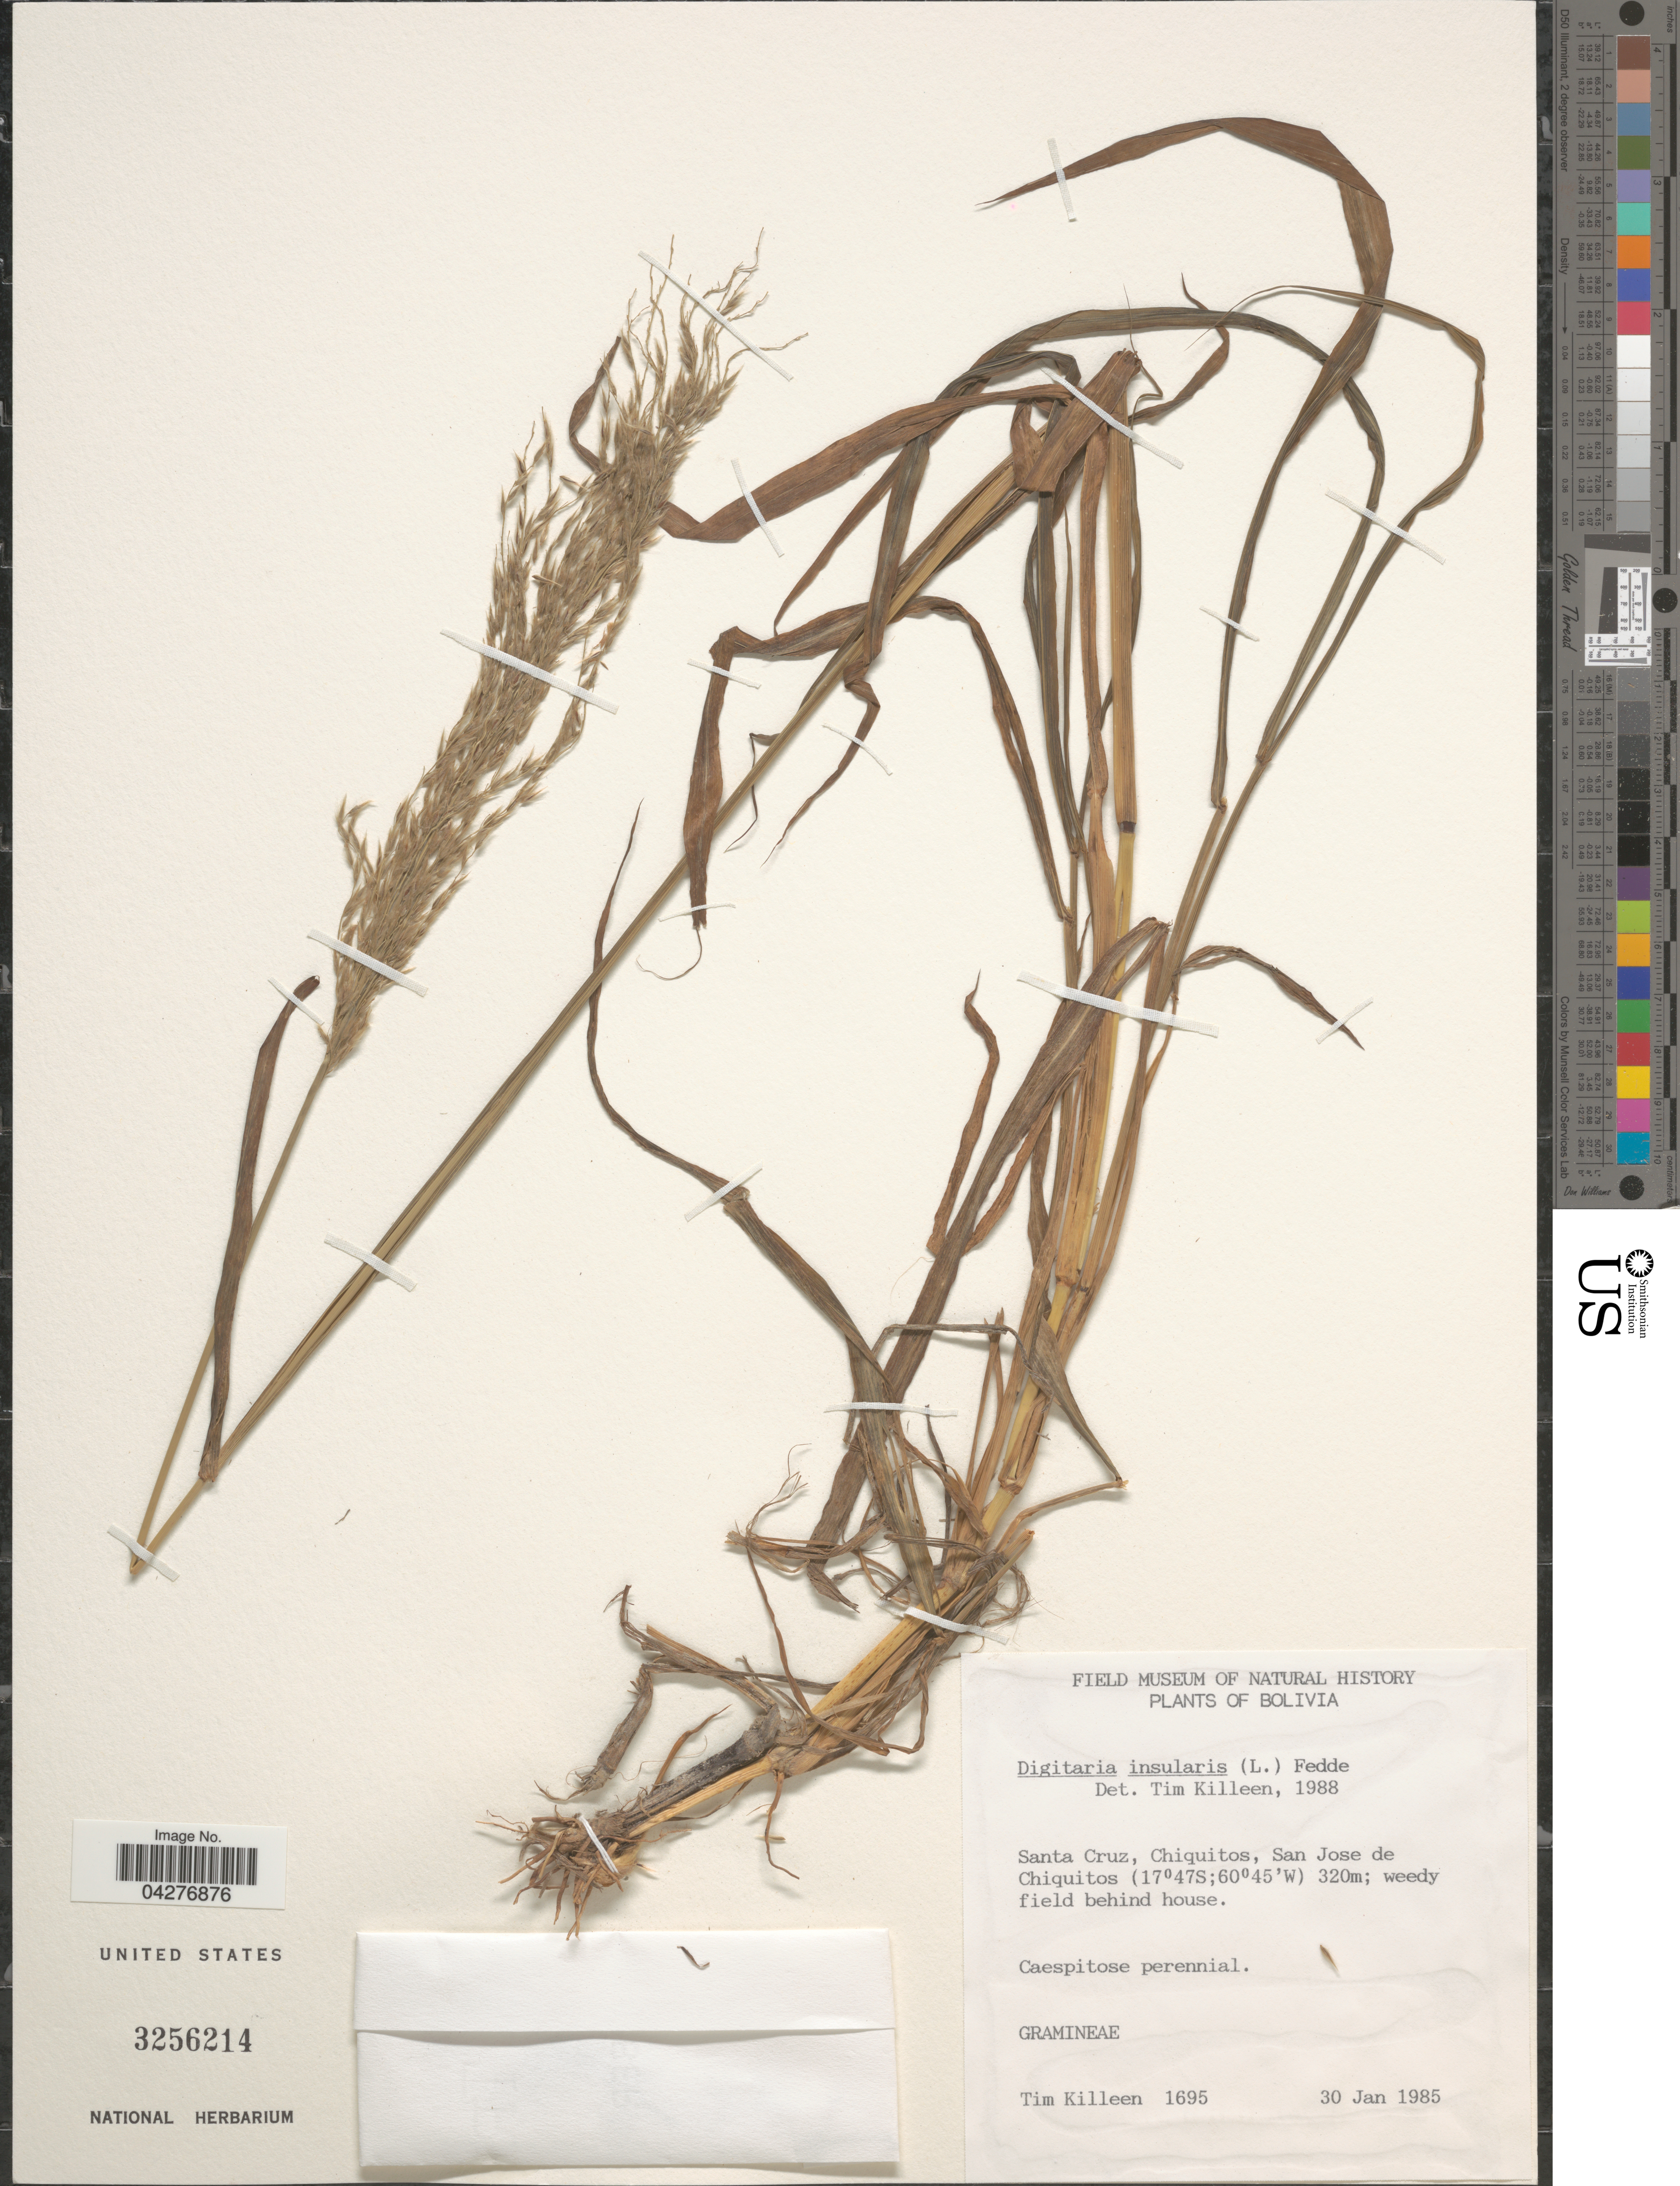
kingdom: Plantae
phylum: Tracheophyta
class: Liliopsida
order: Poales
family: Poaceae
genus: Digitaria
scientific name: Digitaria insularis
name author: (L.) Fedde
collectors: T. J. Killeen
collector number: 1695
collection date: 1985-01-30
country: Bolivia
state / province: Santa Cruz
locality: Chisquitos, San Jose de Chisquitos.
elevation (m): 320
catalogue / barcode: US 3256214